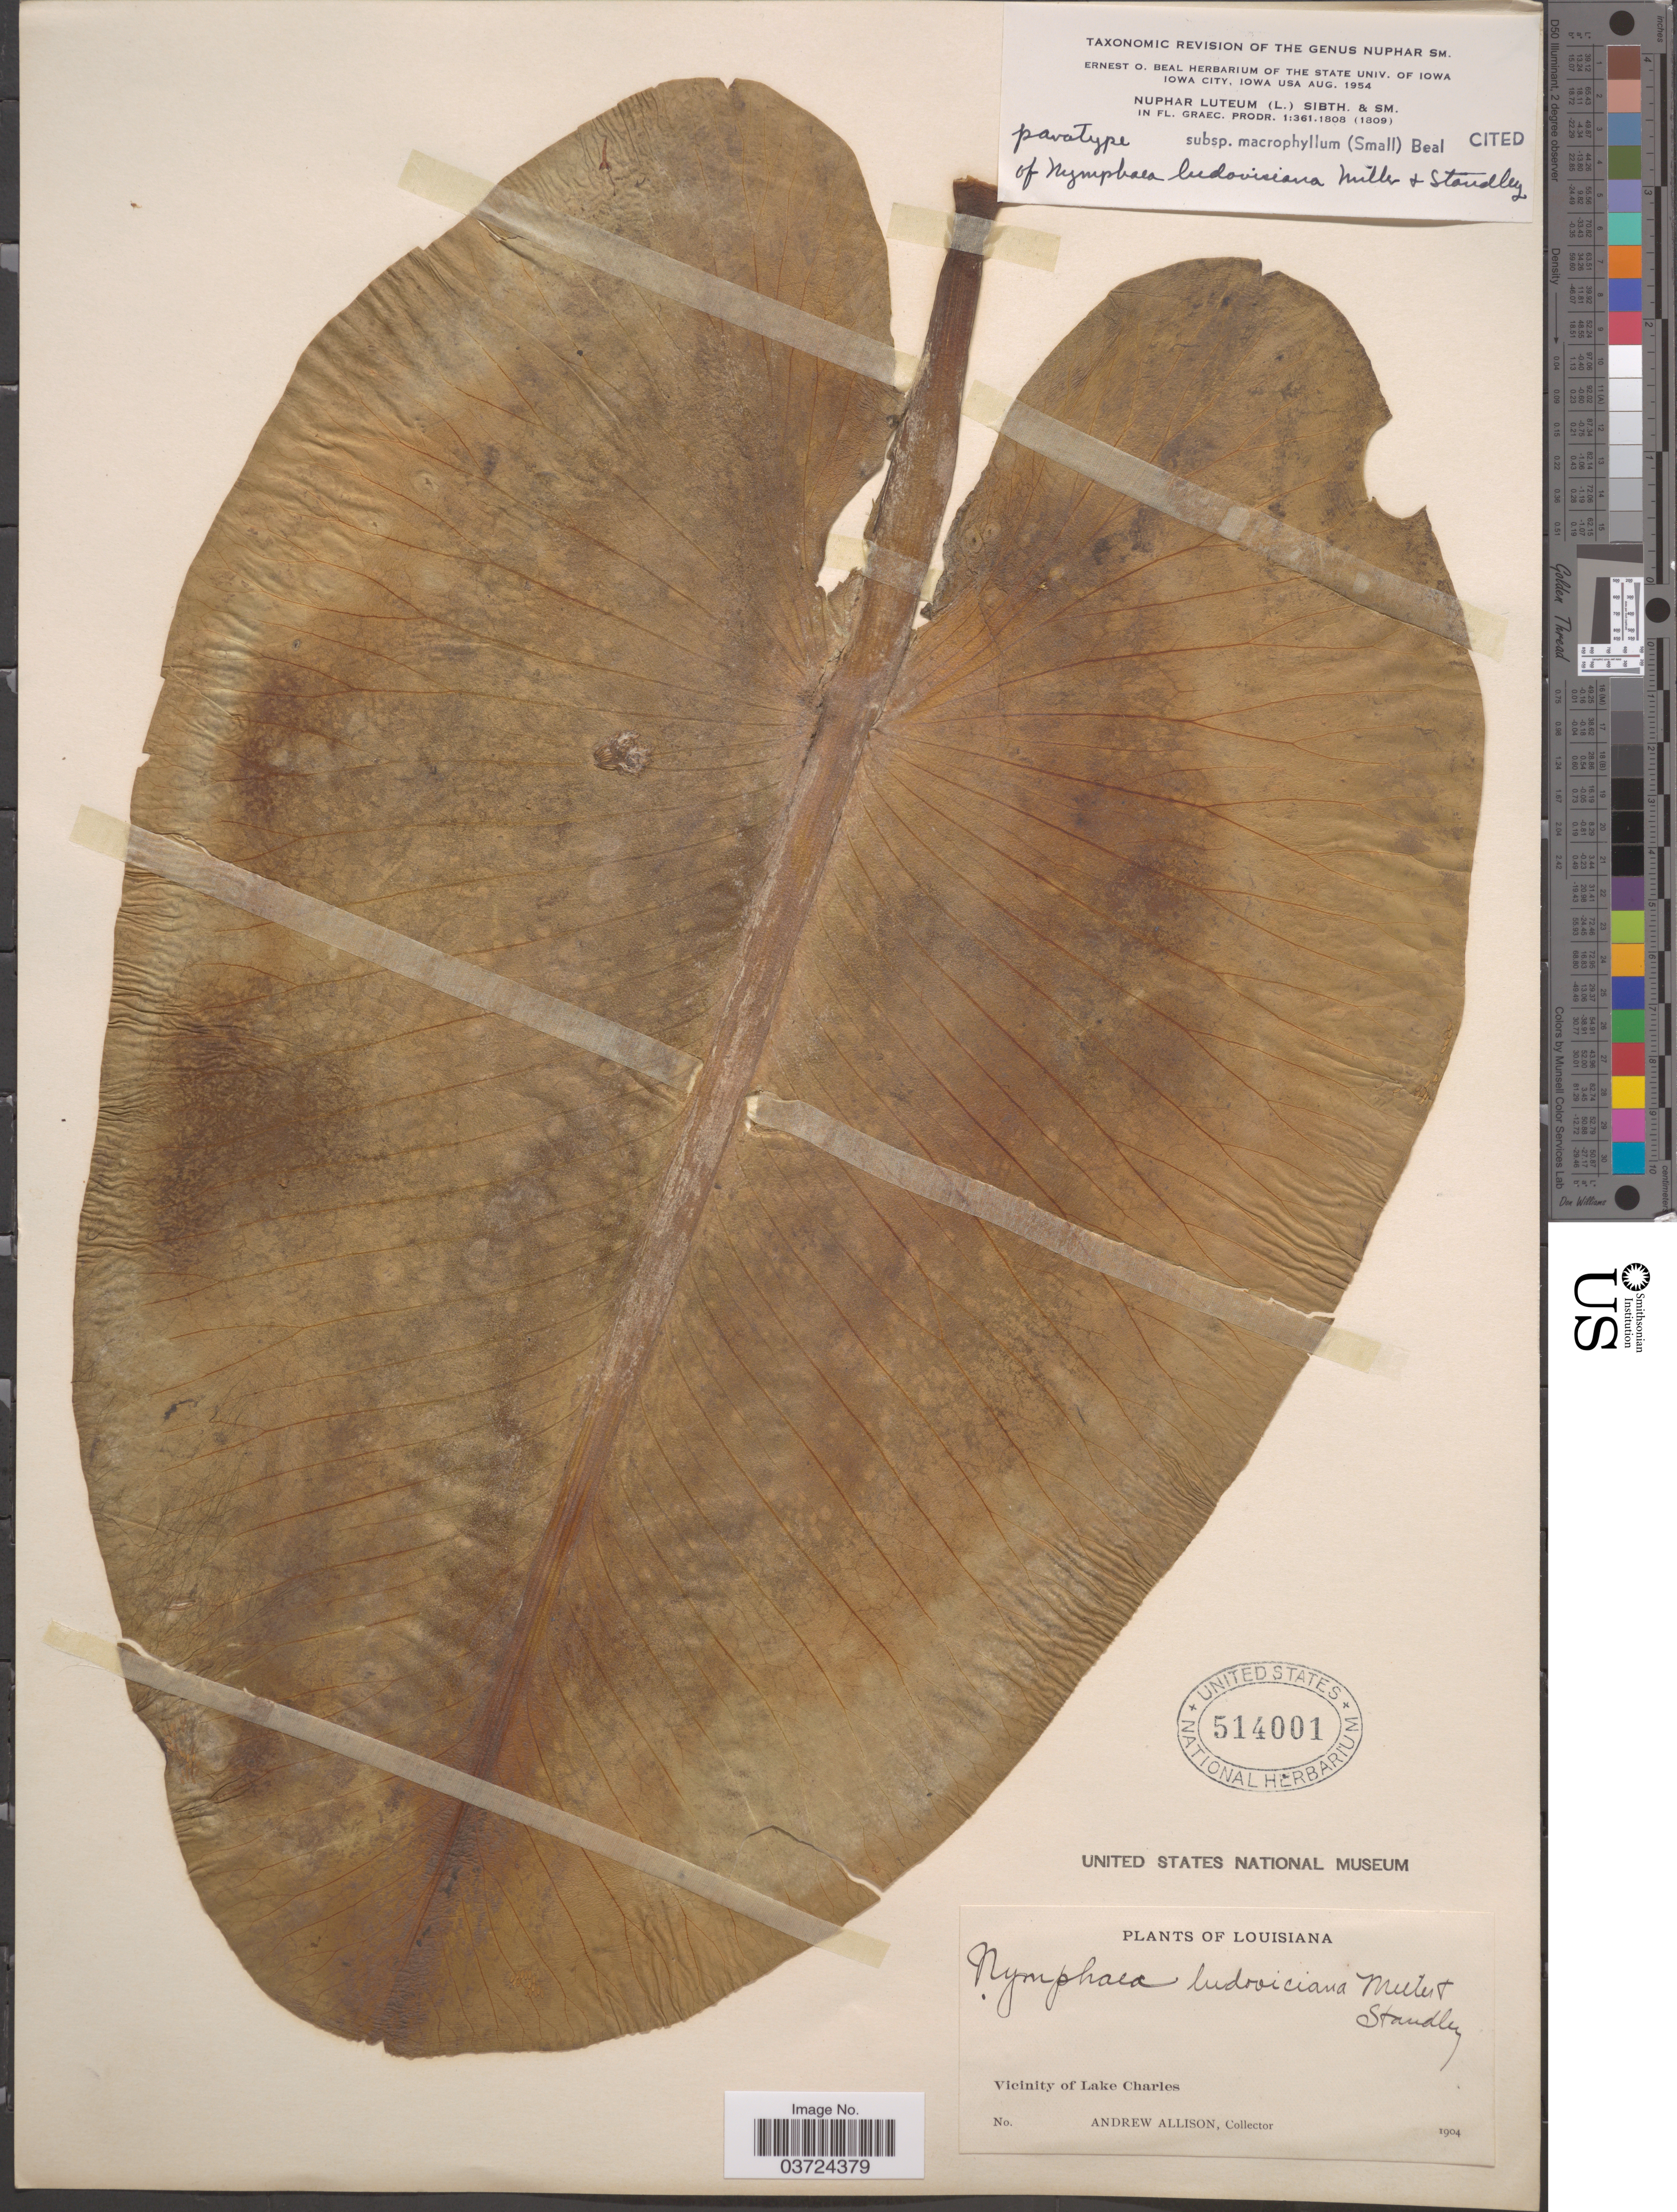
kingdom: Plantae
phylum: Tracheophyta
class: Magnoliopsida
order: Nymphaeales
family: Nymphaeaceae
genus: Nuphar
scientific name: Nuphar advena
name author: (Aiton) W.T. Aiton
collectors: A. Allison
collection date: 1904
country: United States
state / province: Louisiana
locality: Vicinity of Lake Charles.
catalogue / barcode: US 514001